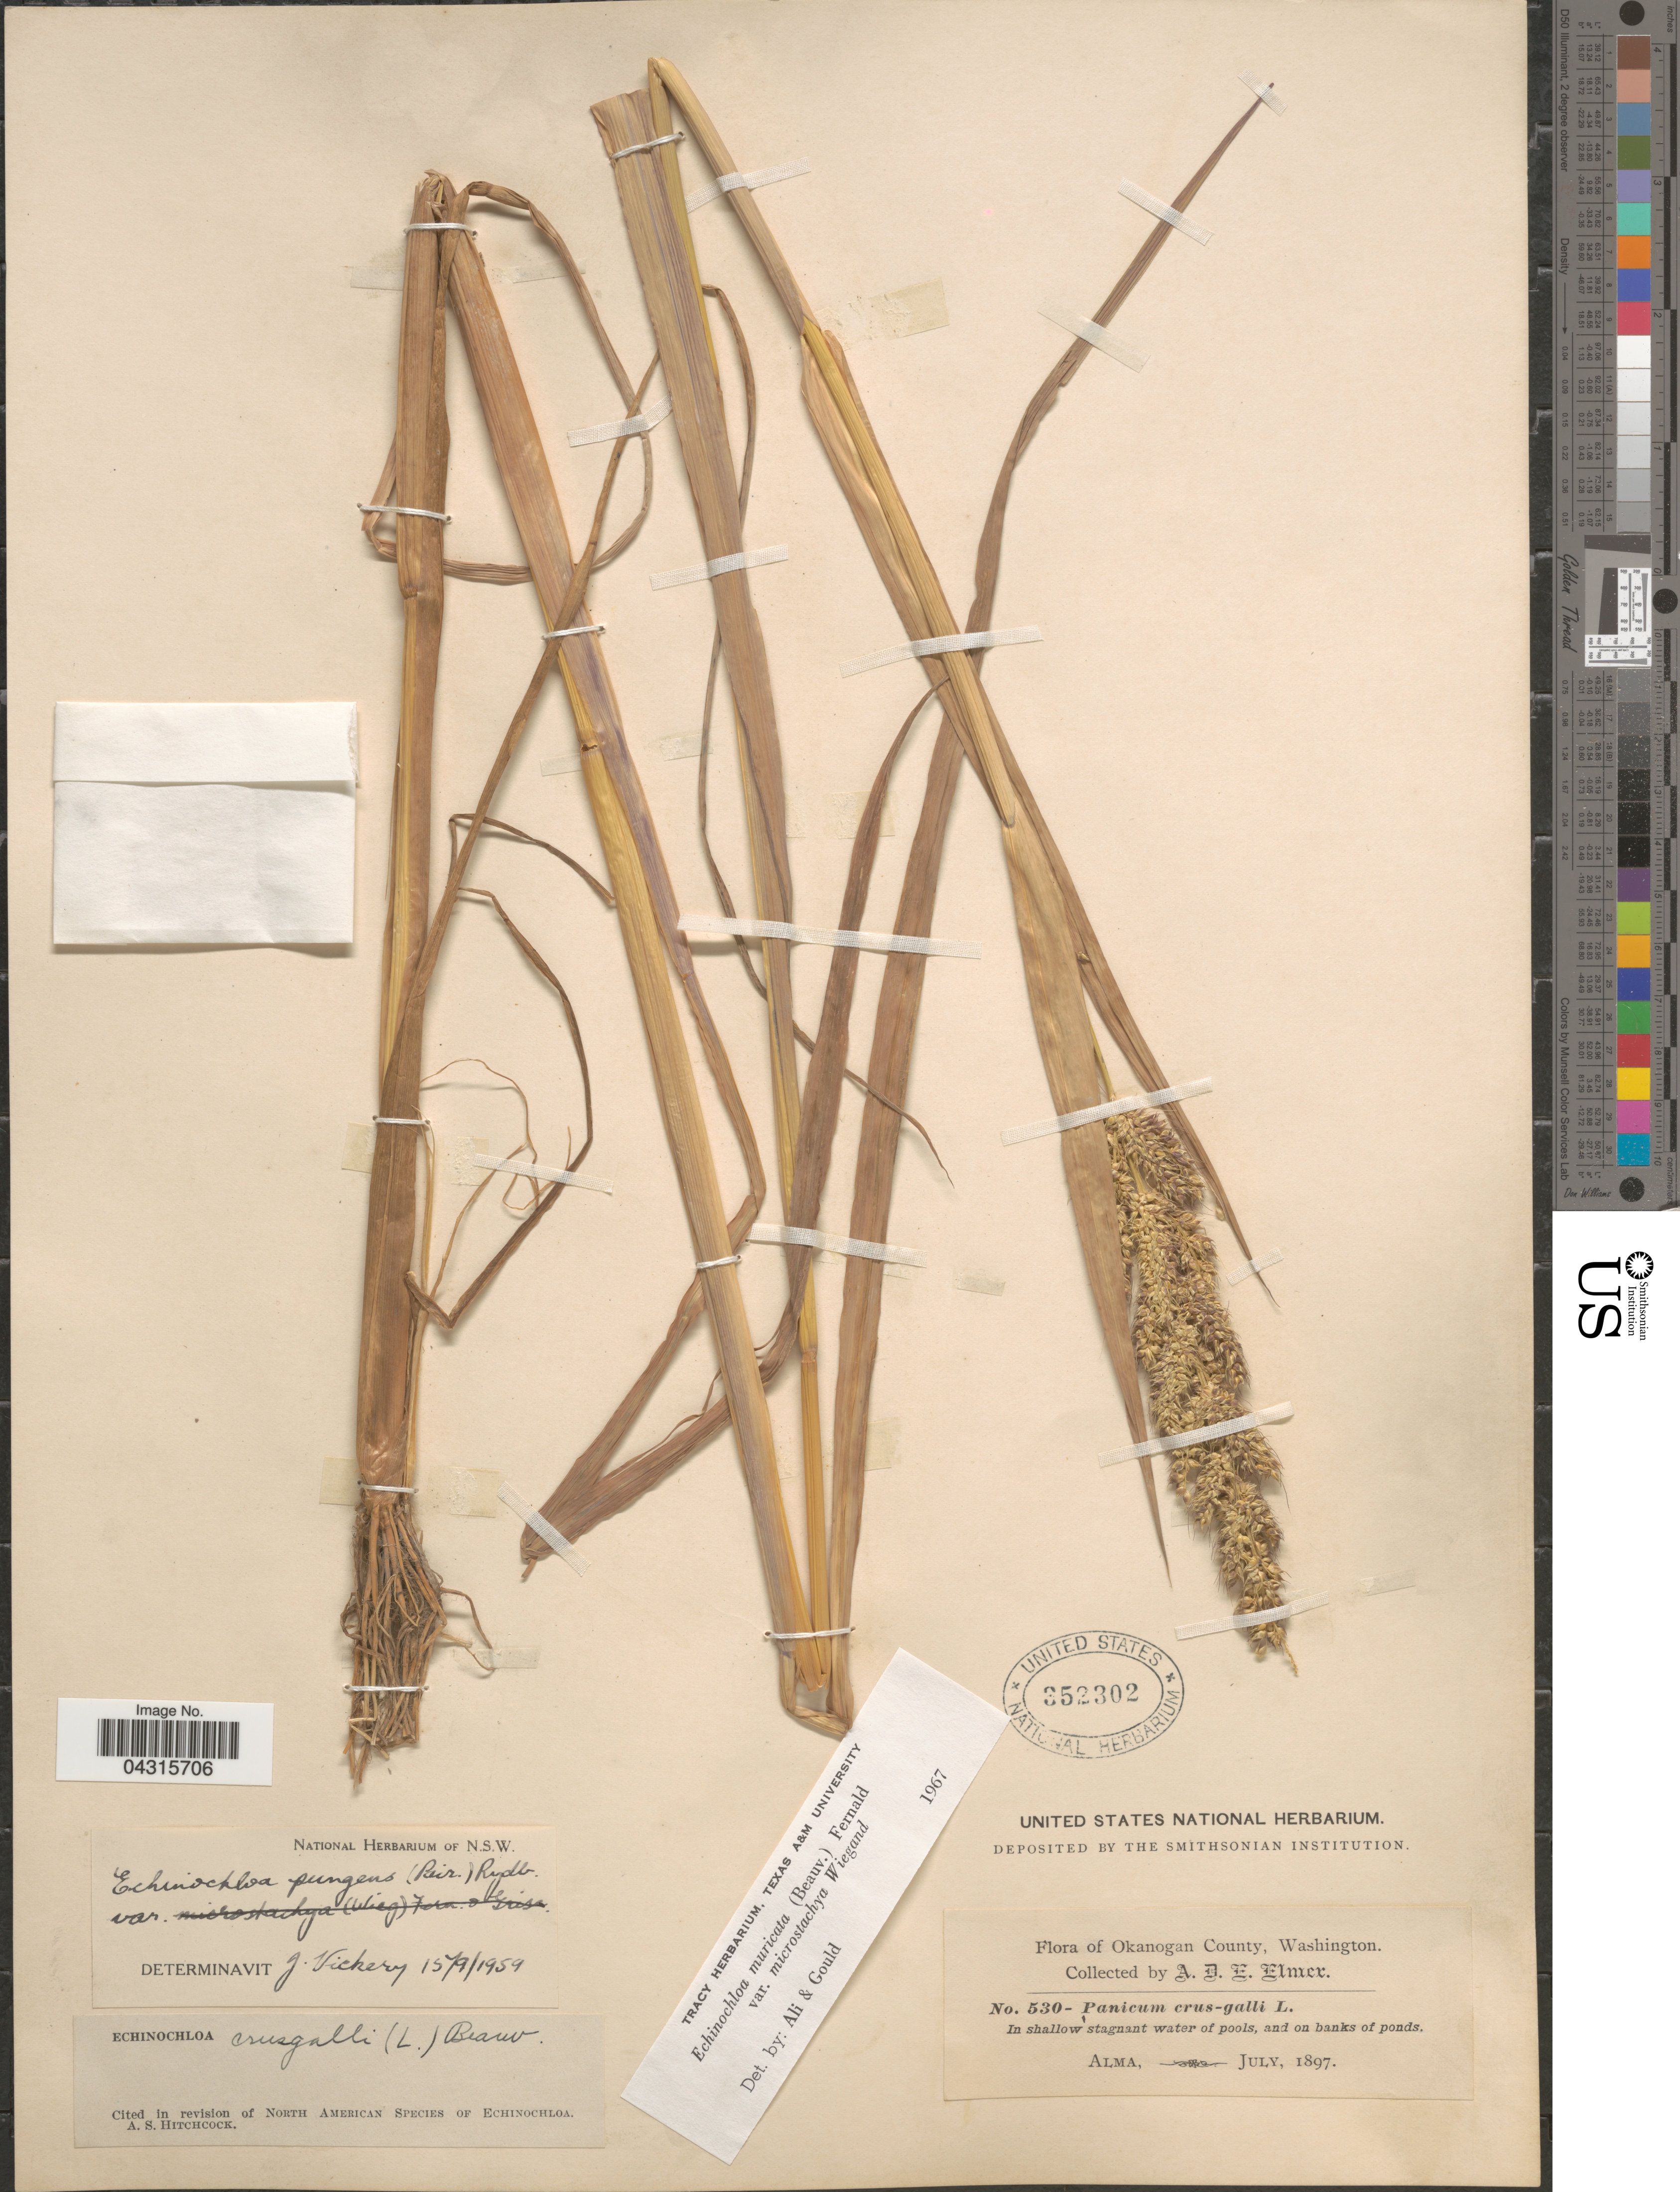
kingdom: Plantae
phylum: Tracheophyta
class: Liliopsida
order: Poales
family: Poaceae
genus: Echinochloa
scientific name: Echinochloa muricata var. microstachya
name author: Wiegand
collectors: A. D. E. Elmer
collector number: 530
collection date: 1897-07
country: United States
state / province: Washington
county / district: Okanogan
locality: Okanogan County. Alma.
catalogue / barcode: US 352302